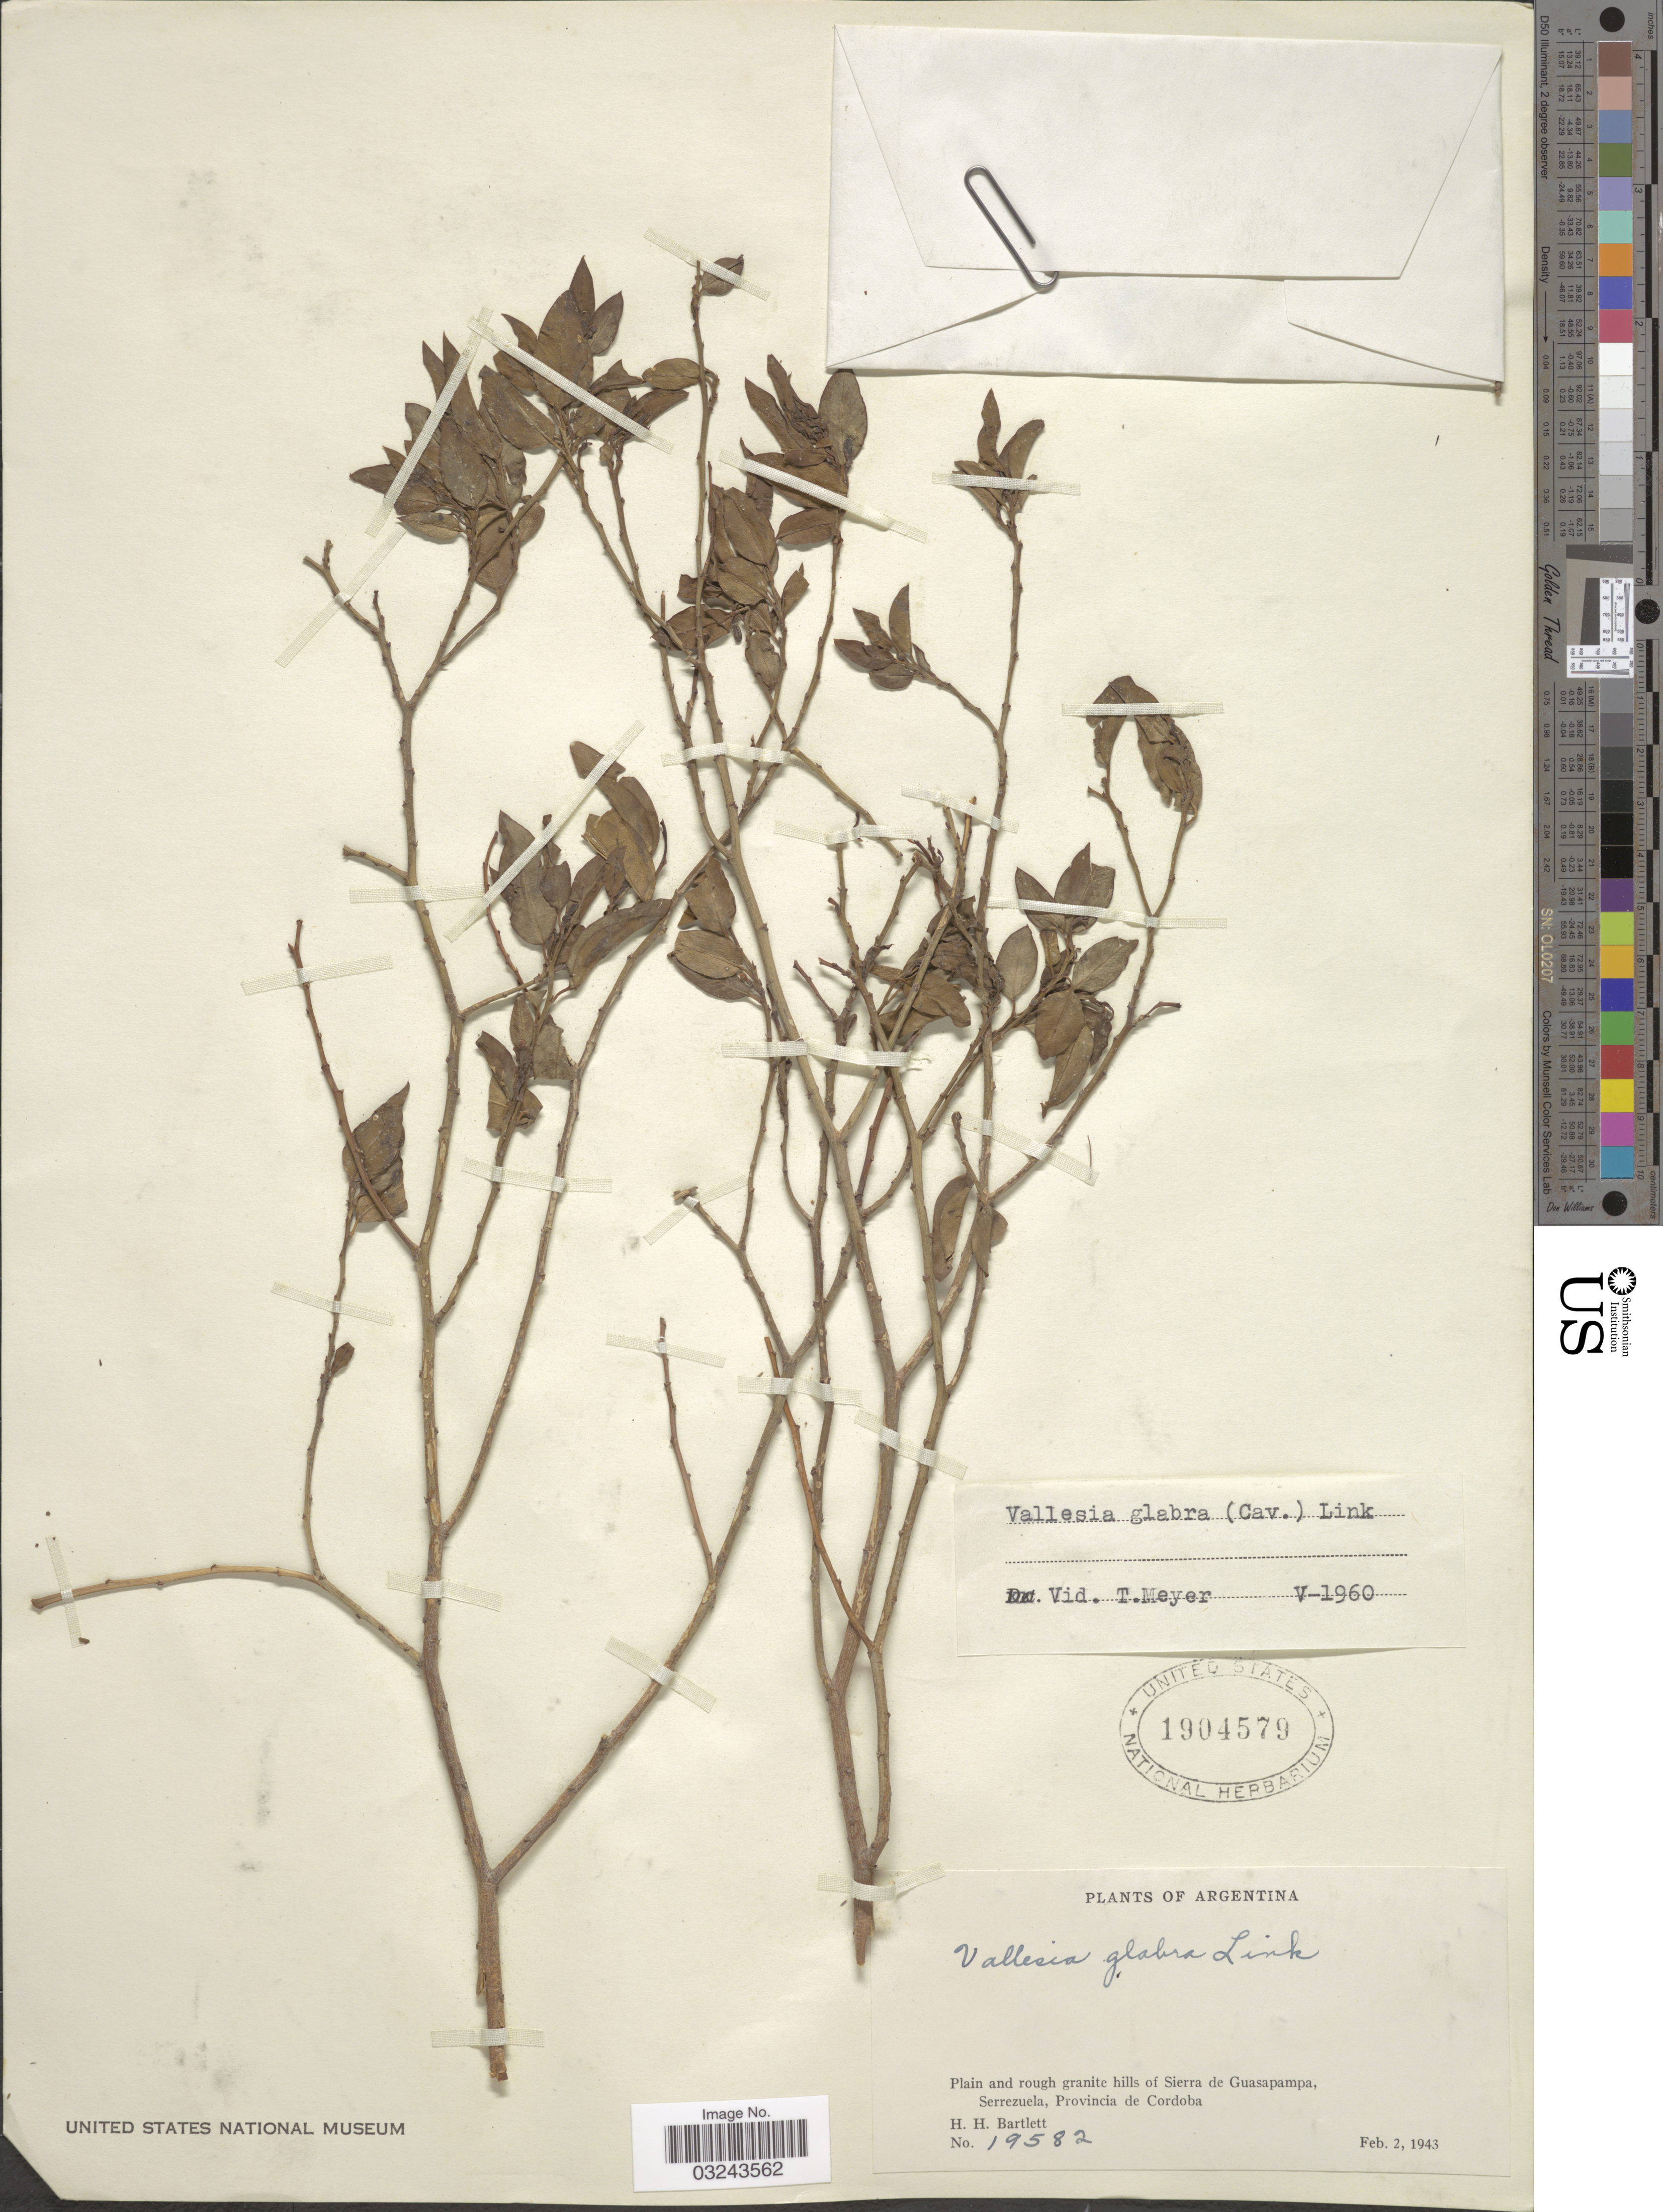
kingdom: Plantae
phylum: Tracheophyta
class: Magnoliopsida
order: Gentianales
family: Apocynaceae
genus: Vallesia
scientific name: Vallesia glabra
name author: (Cav.) Link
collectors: H. H. Bartlett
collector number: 19582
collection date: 1943-02-02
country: Argentina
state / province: Cordoba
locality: Plain and rough granite hills of Sierra de Guasapampa, Serrezuela, Provincia de Cordoba.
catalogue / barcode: US 1904579